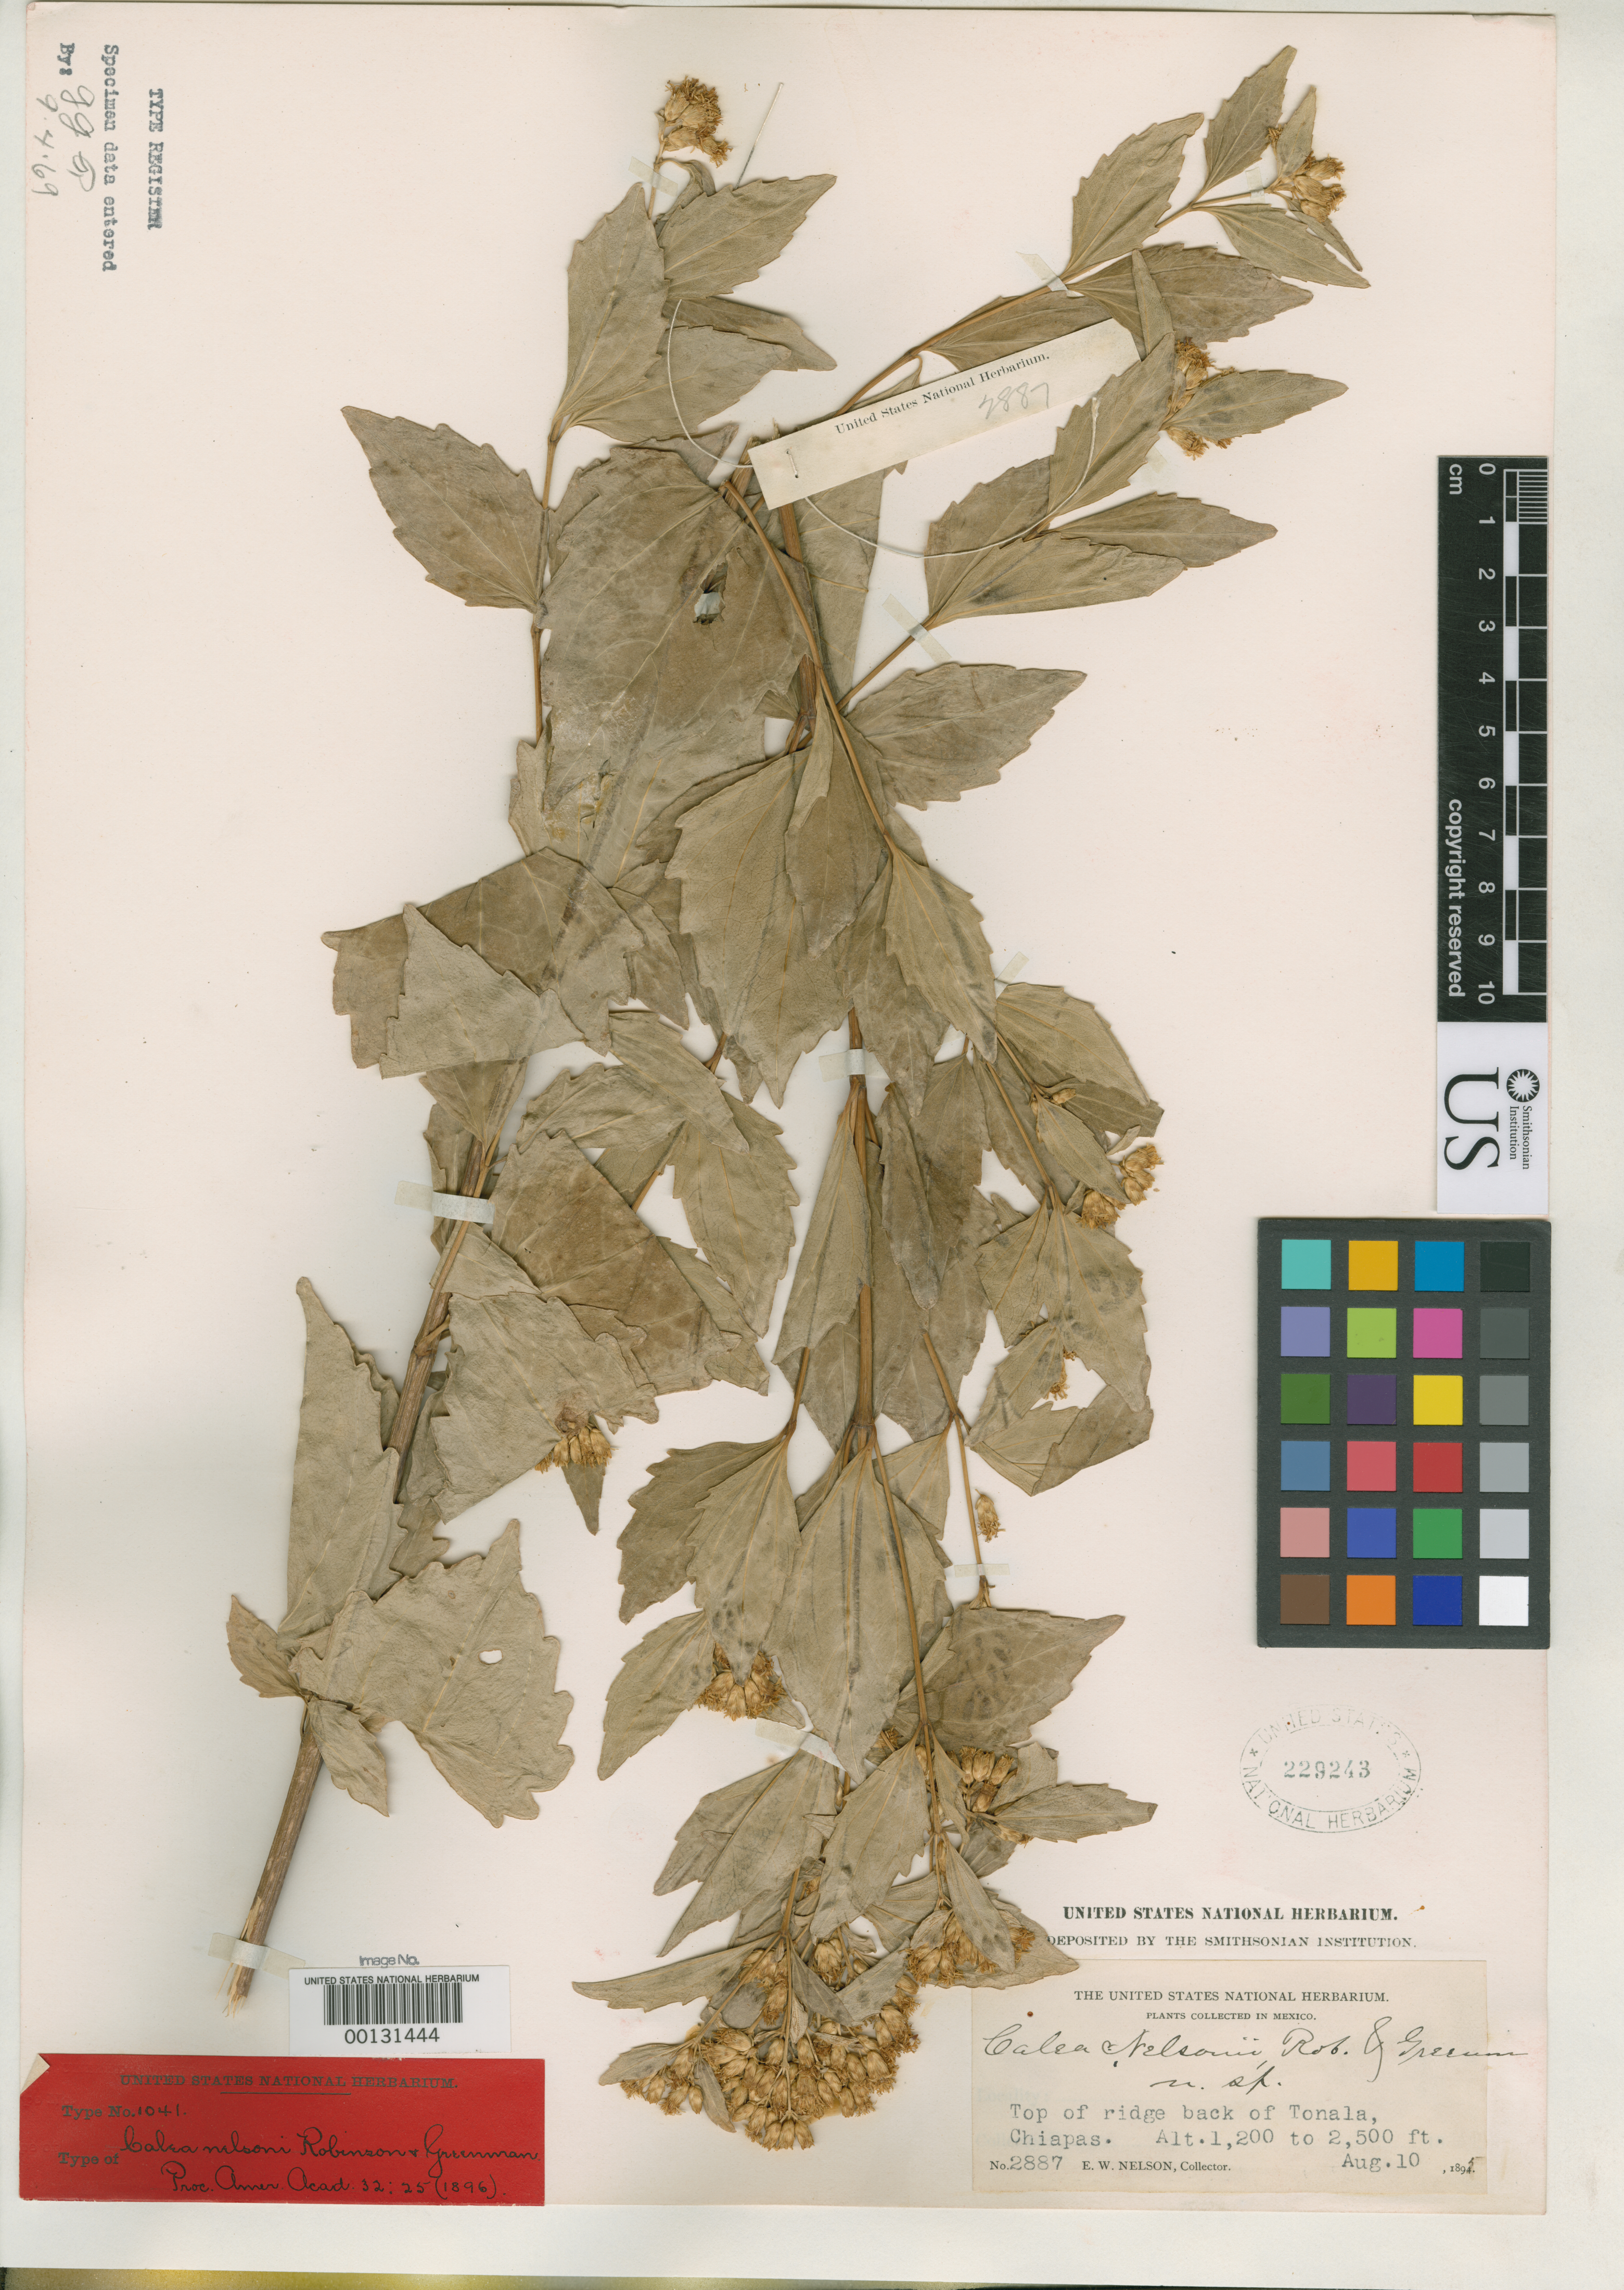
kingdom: Plantae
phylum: Tracheophyta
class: Magnoliopsida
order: Asterales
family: Asteraceae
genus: Calea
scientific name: Calea nelsonii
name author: B.L. Rob. & Greenm.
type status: Isotype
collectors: E. W. Nelson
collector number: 2887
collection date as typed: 10 Aug 1895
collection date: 1895-08-10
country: Mexico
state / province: Chiapas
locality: Tonala.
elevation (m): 366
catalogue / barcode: US 229243